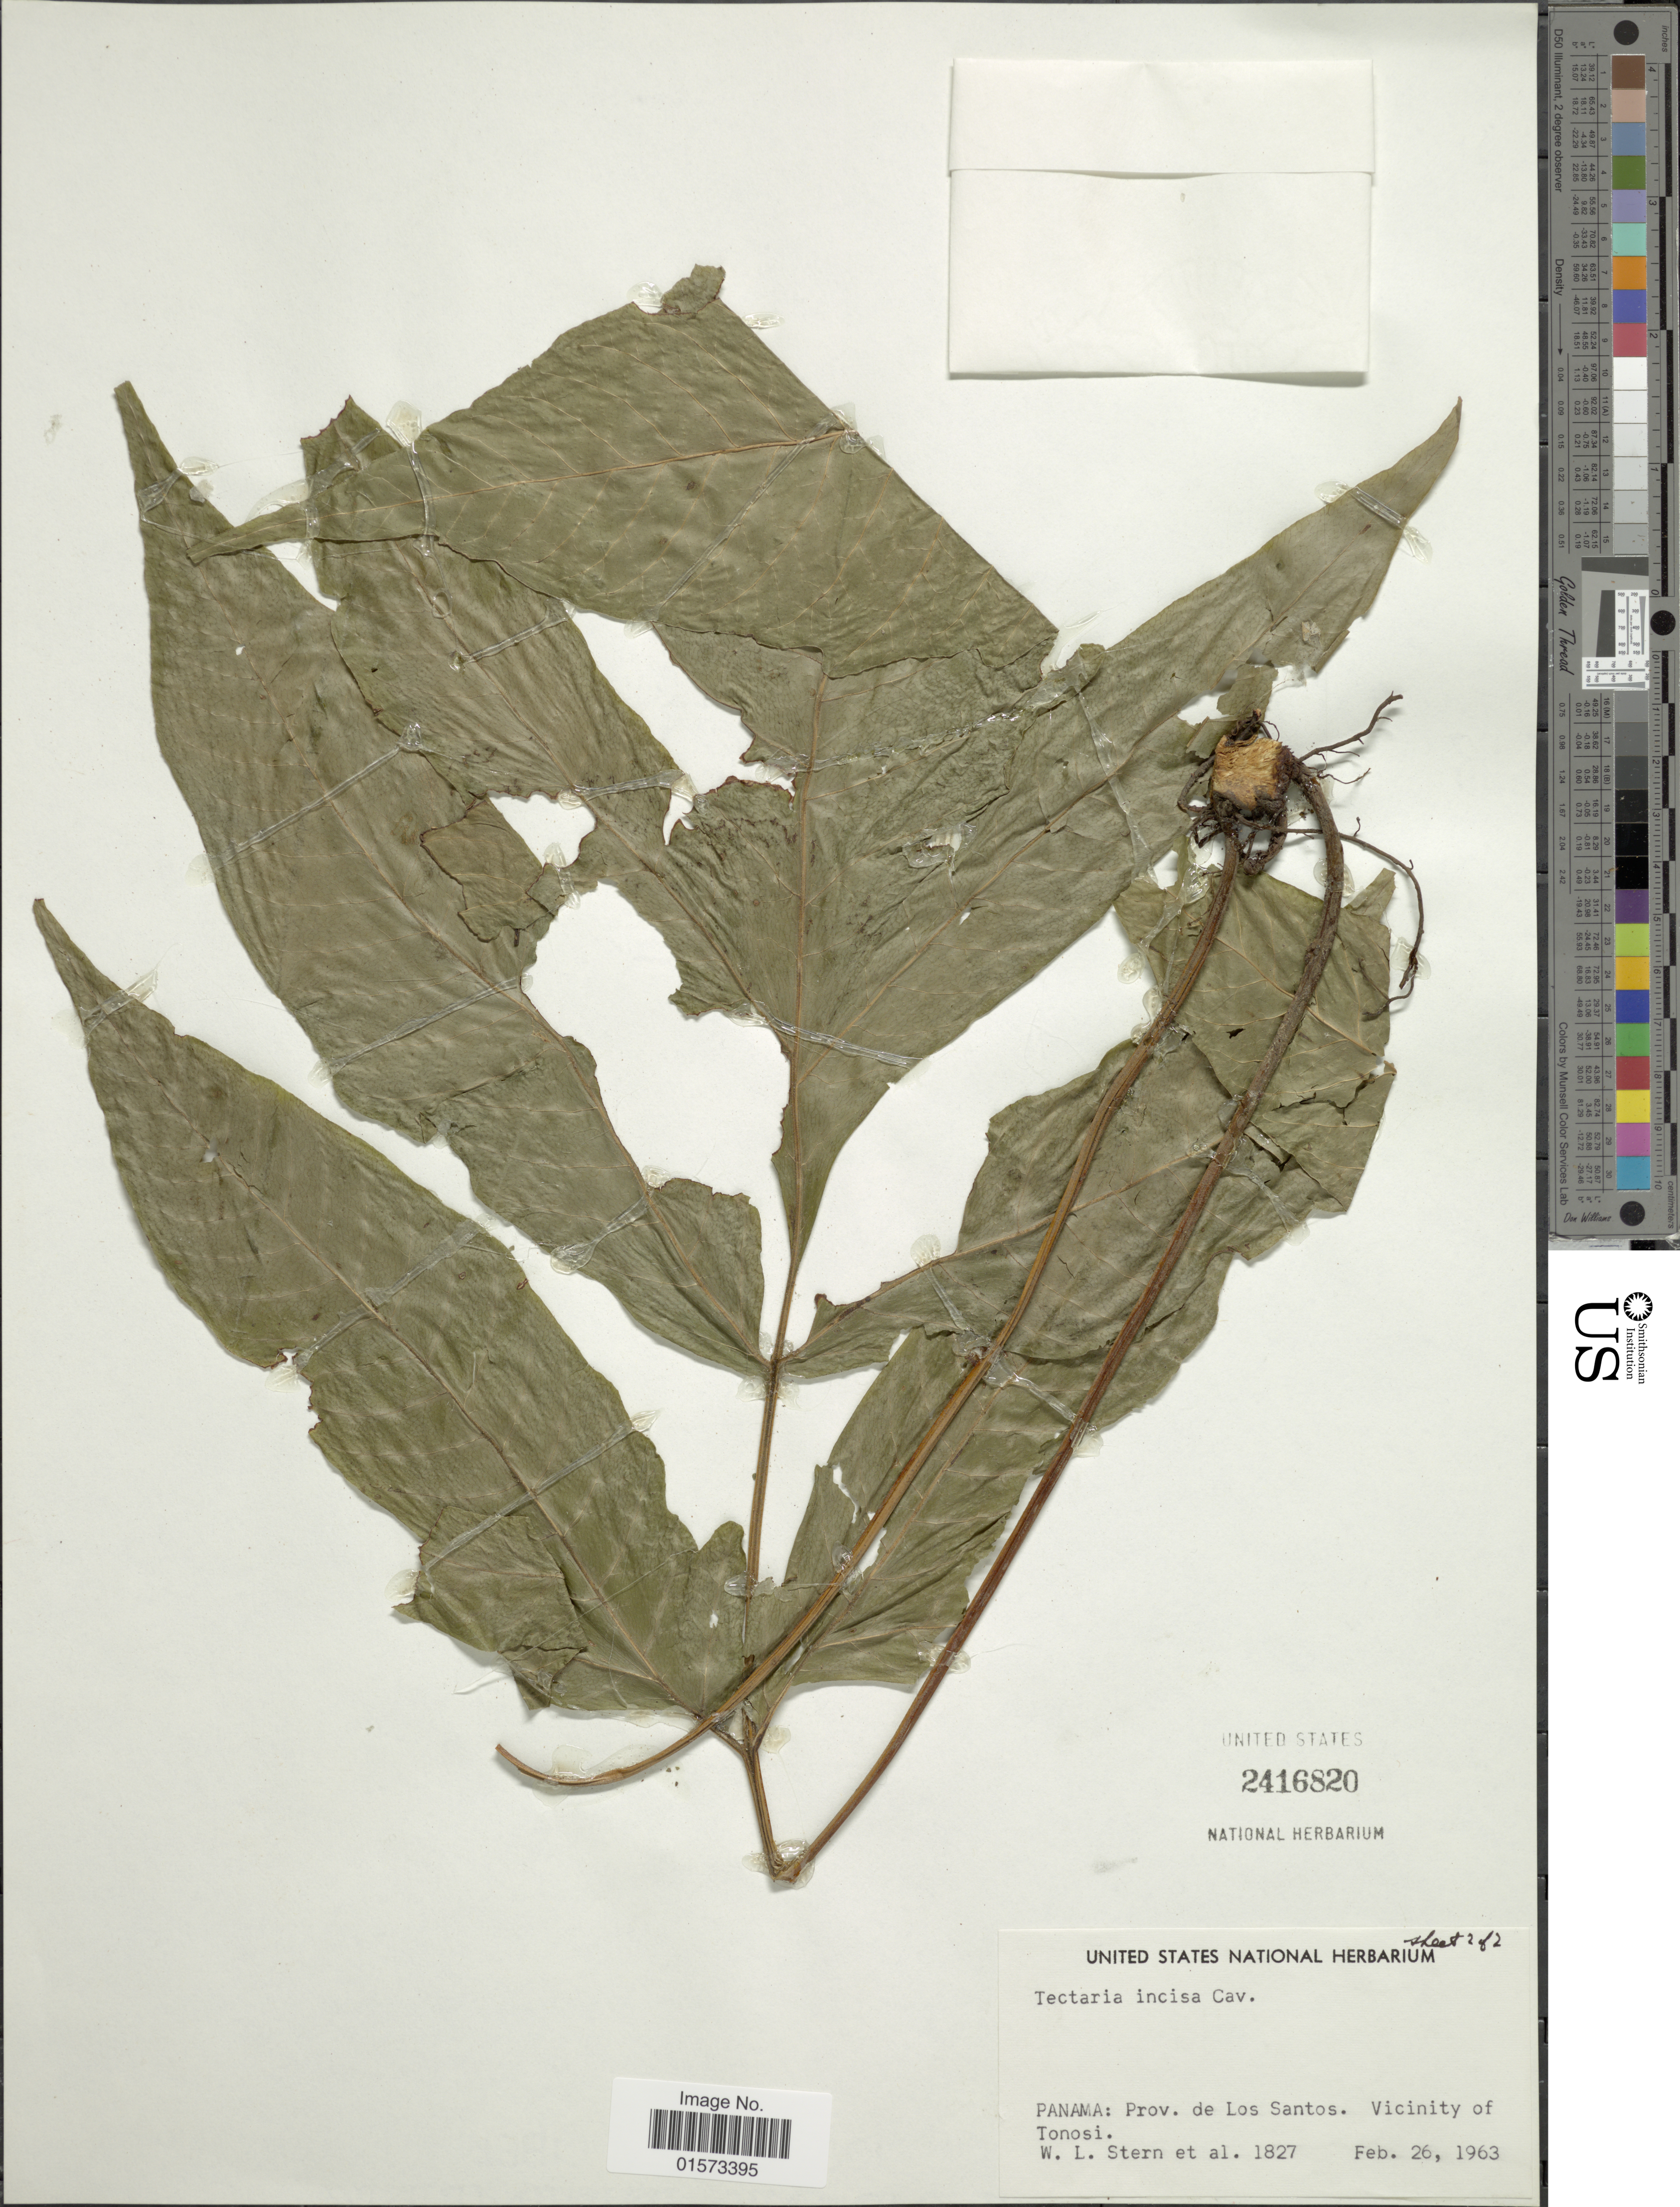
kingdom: Plantae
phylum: Tracheophyta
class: Polypodiopsida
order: Polypodiales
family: Tectariaceae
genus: Tectaria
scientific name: Tectaria incisa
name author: Cav.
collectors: W. L. Stern & et al.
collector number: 1827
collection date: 1963-02-26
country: Panama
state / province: Los Santos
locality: Panama: Prov. de Los Santos, Vicinity of Tonosi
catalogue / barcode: US 2416820